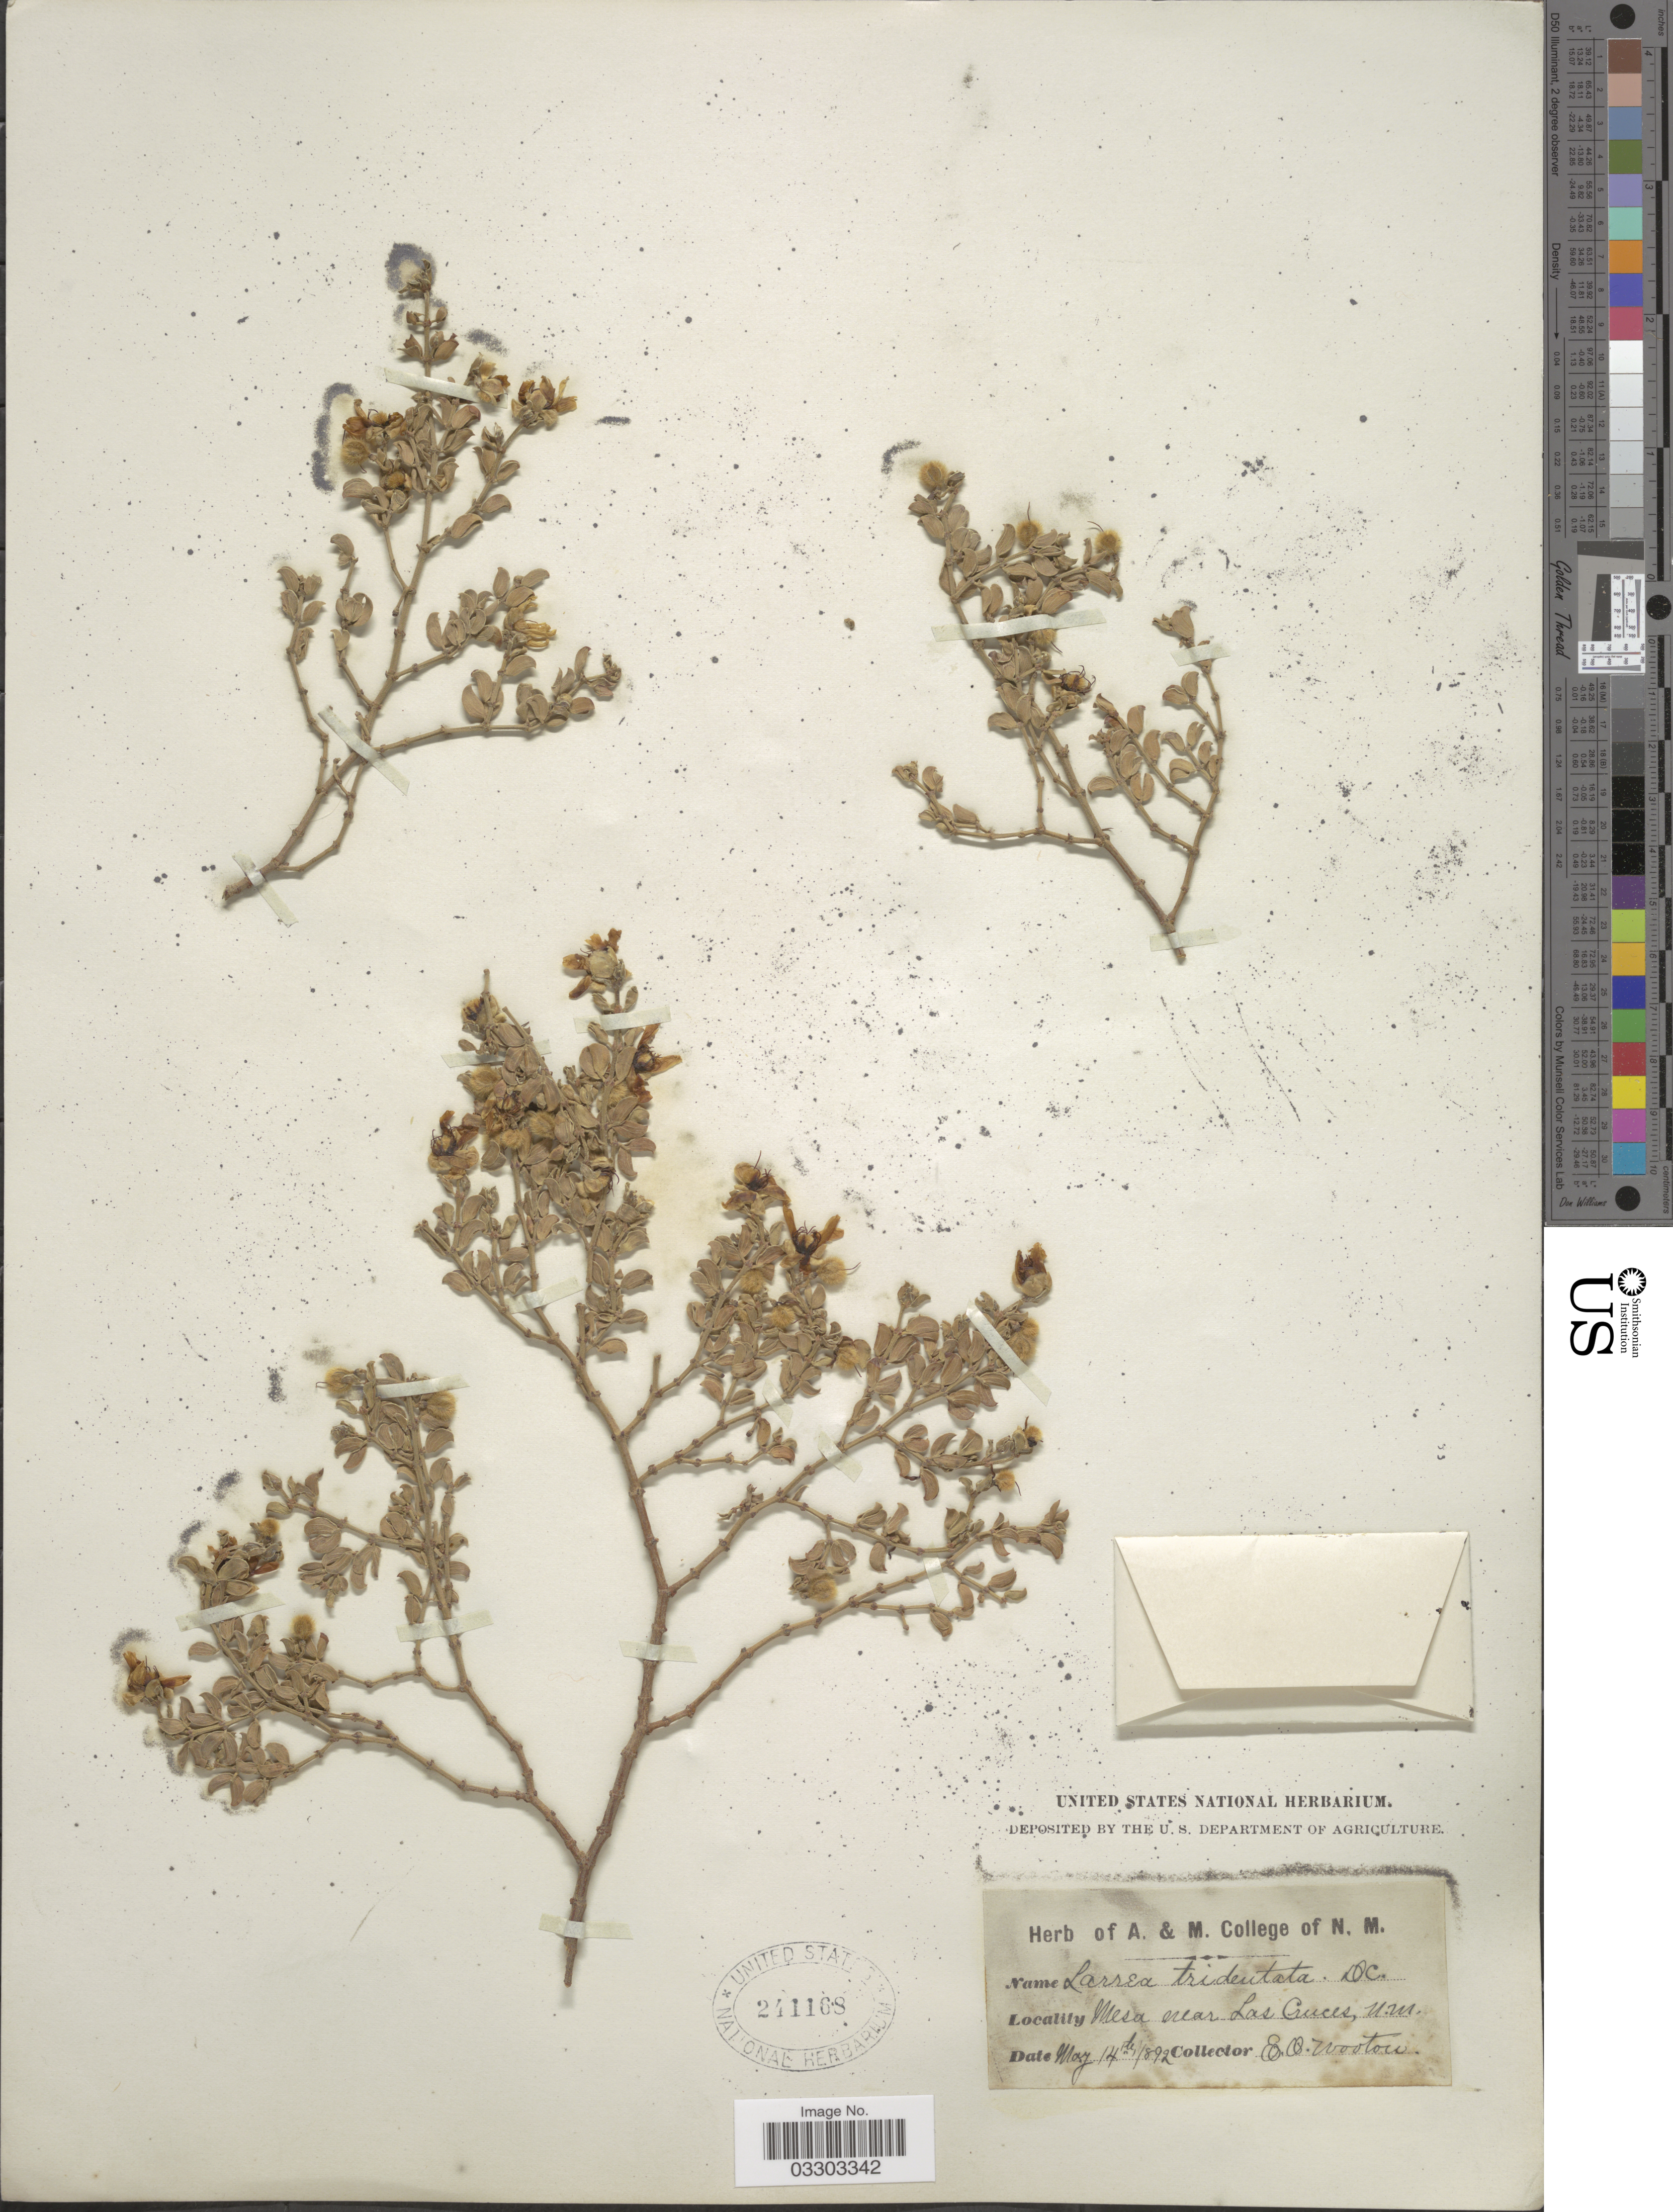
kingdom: Plantae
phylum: Tracheophyta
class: Magnoliopsida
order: Zygophyllales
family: Zygophyllaceae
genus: Larrea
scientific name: Larrea tridentata var. tridentata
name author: (Sessé & Moc. ex DC.) Coville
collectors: E. O. Wooton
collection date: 1892-05-14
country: United States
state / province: New Mexico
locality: Mesa near Las Cruces.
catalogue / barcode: US 241168